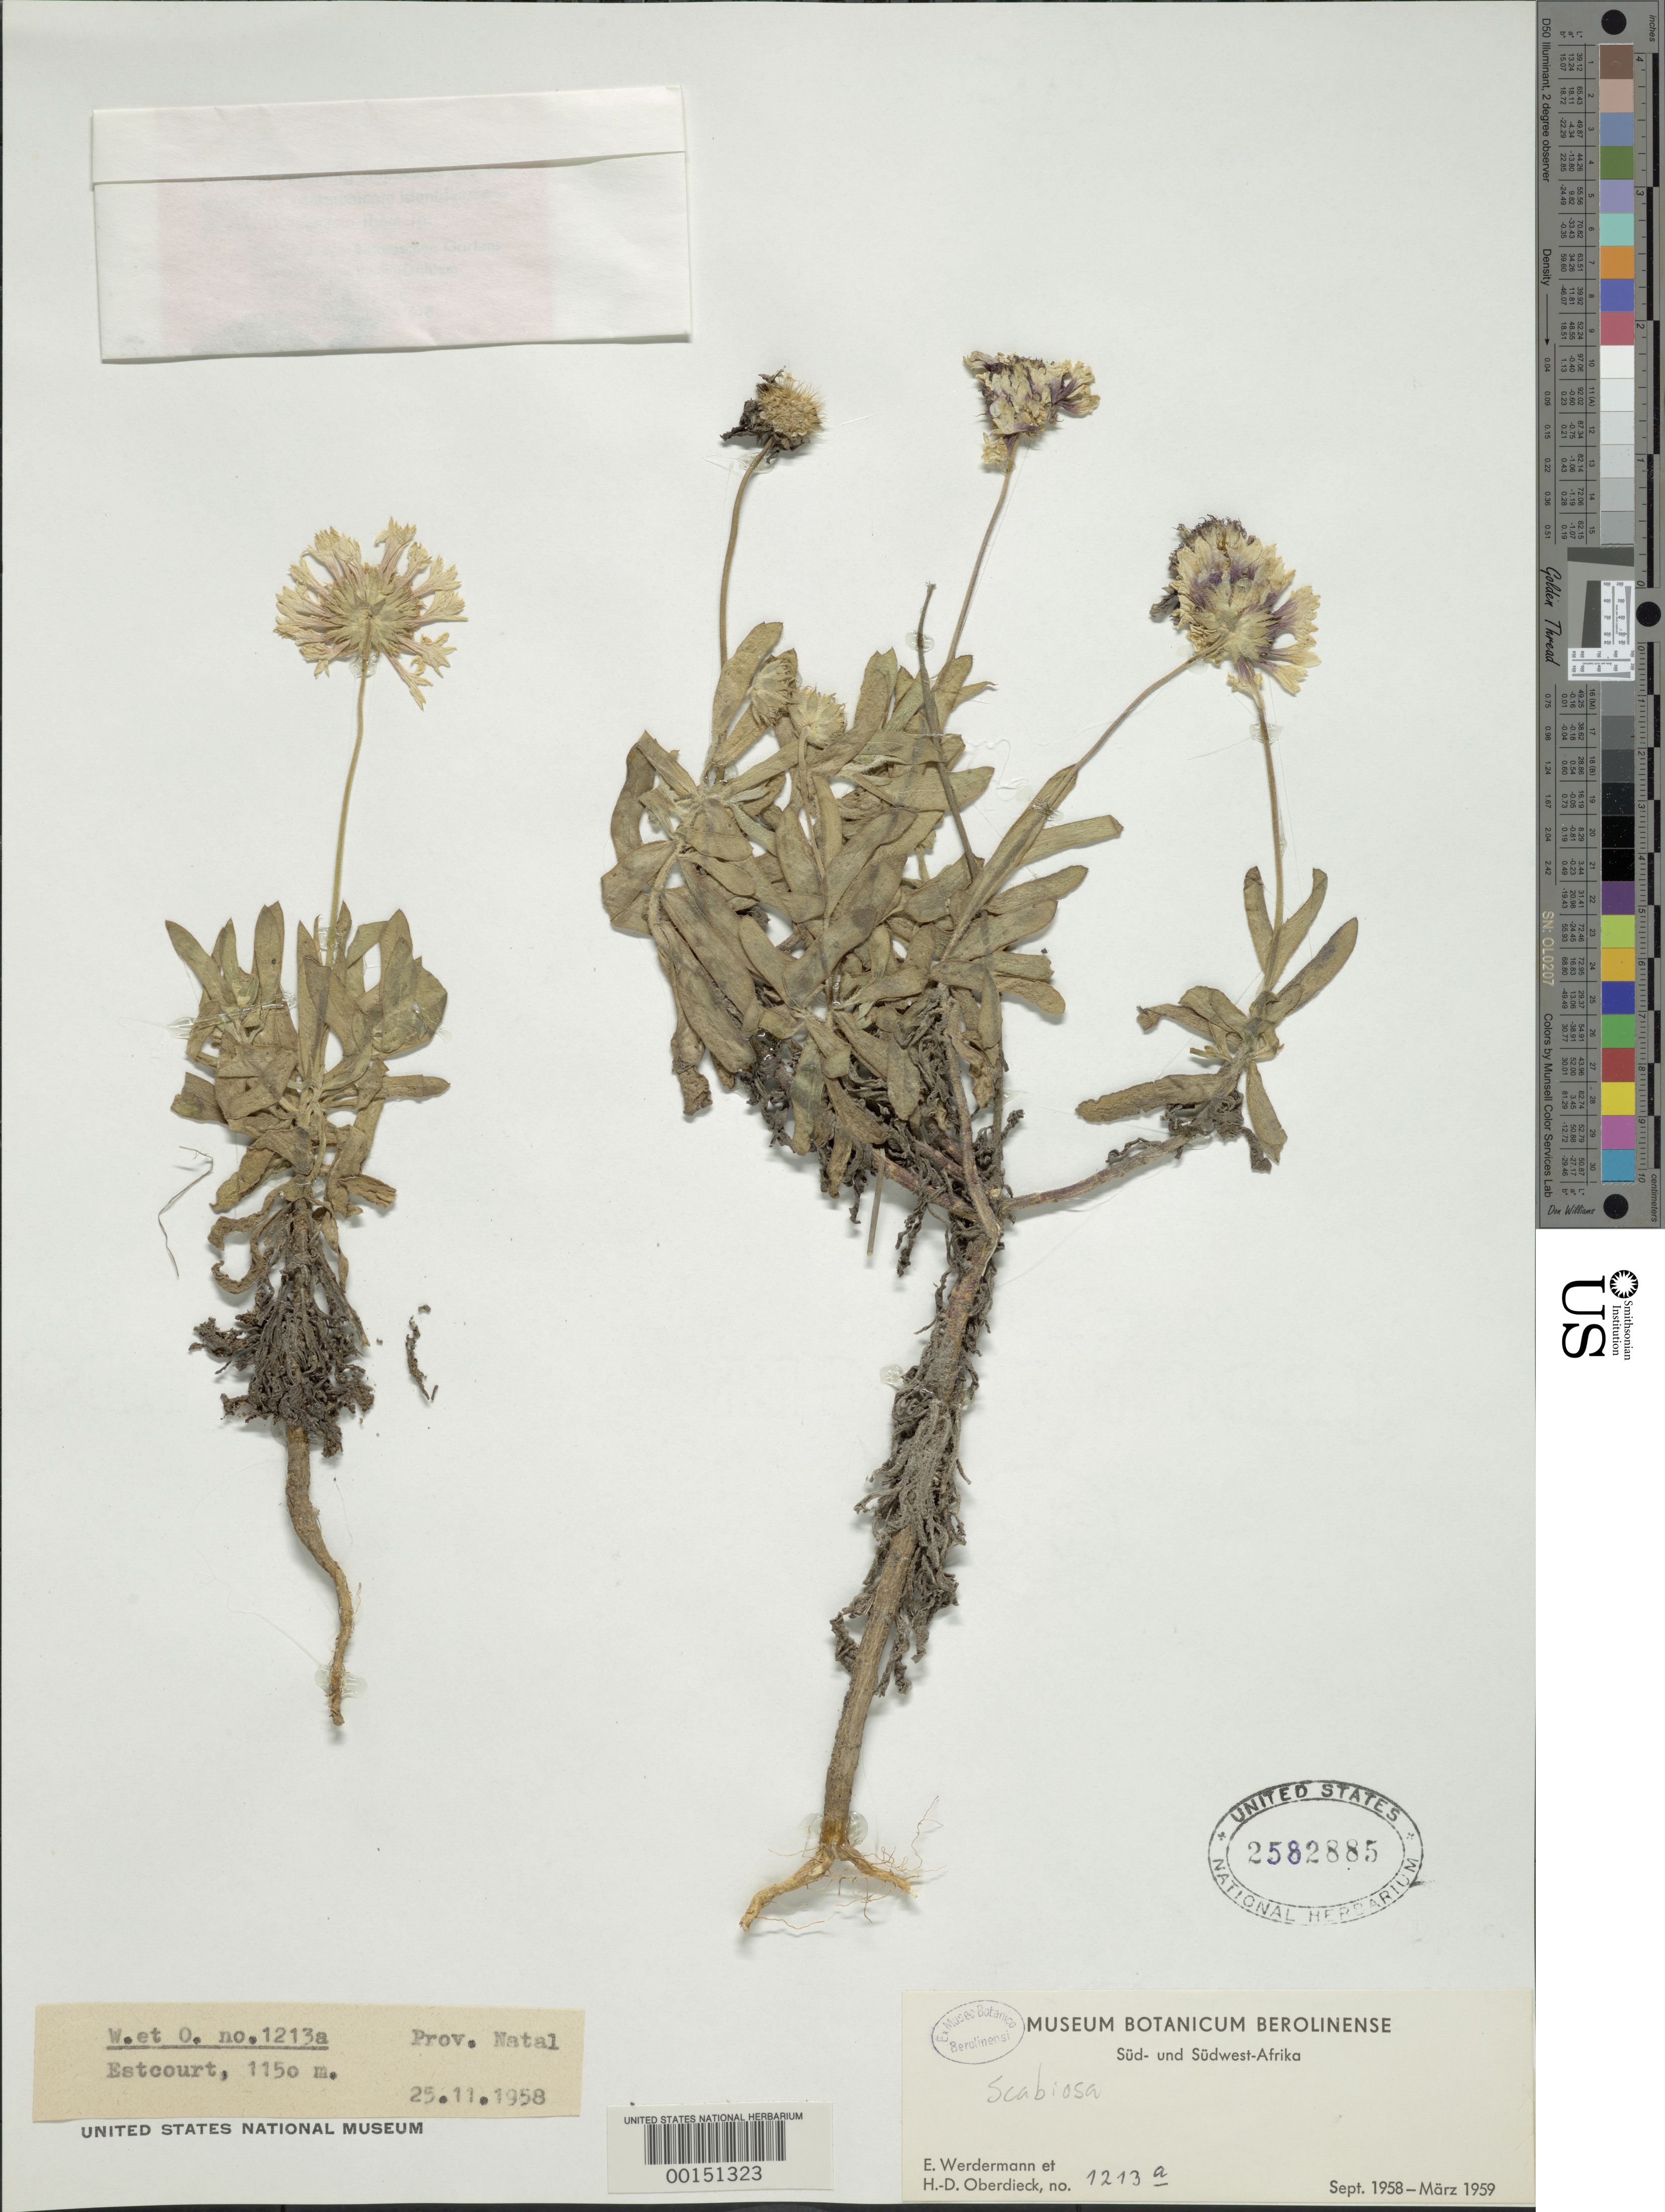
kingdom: Plantae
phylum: Tracheophyta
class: Magnoliopsida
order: Dipsacales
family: Caprifoliaceae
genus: Scabiosa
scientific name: Scabiosa sp.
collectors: E. Werdermann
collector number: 1213a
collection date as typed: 25 Nov 1958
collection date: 1958-11-25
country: South Africa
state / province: KwaZulu-Natal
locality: Estcourt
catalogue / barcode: US 2582885